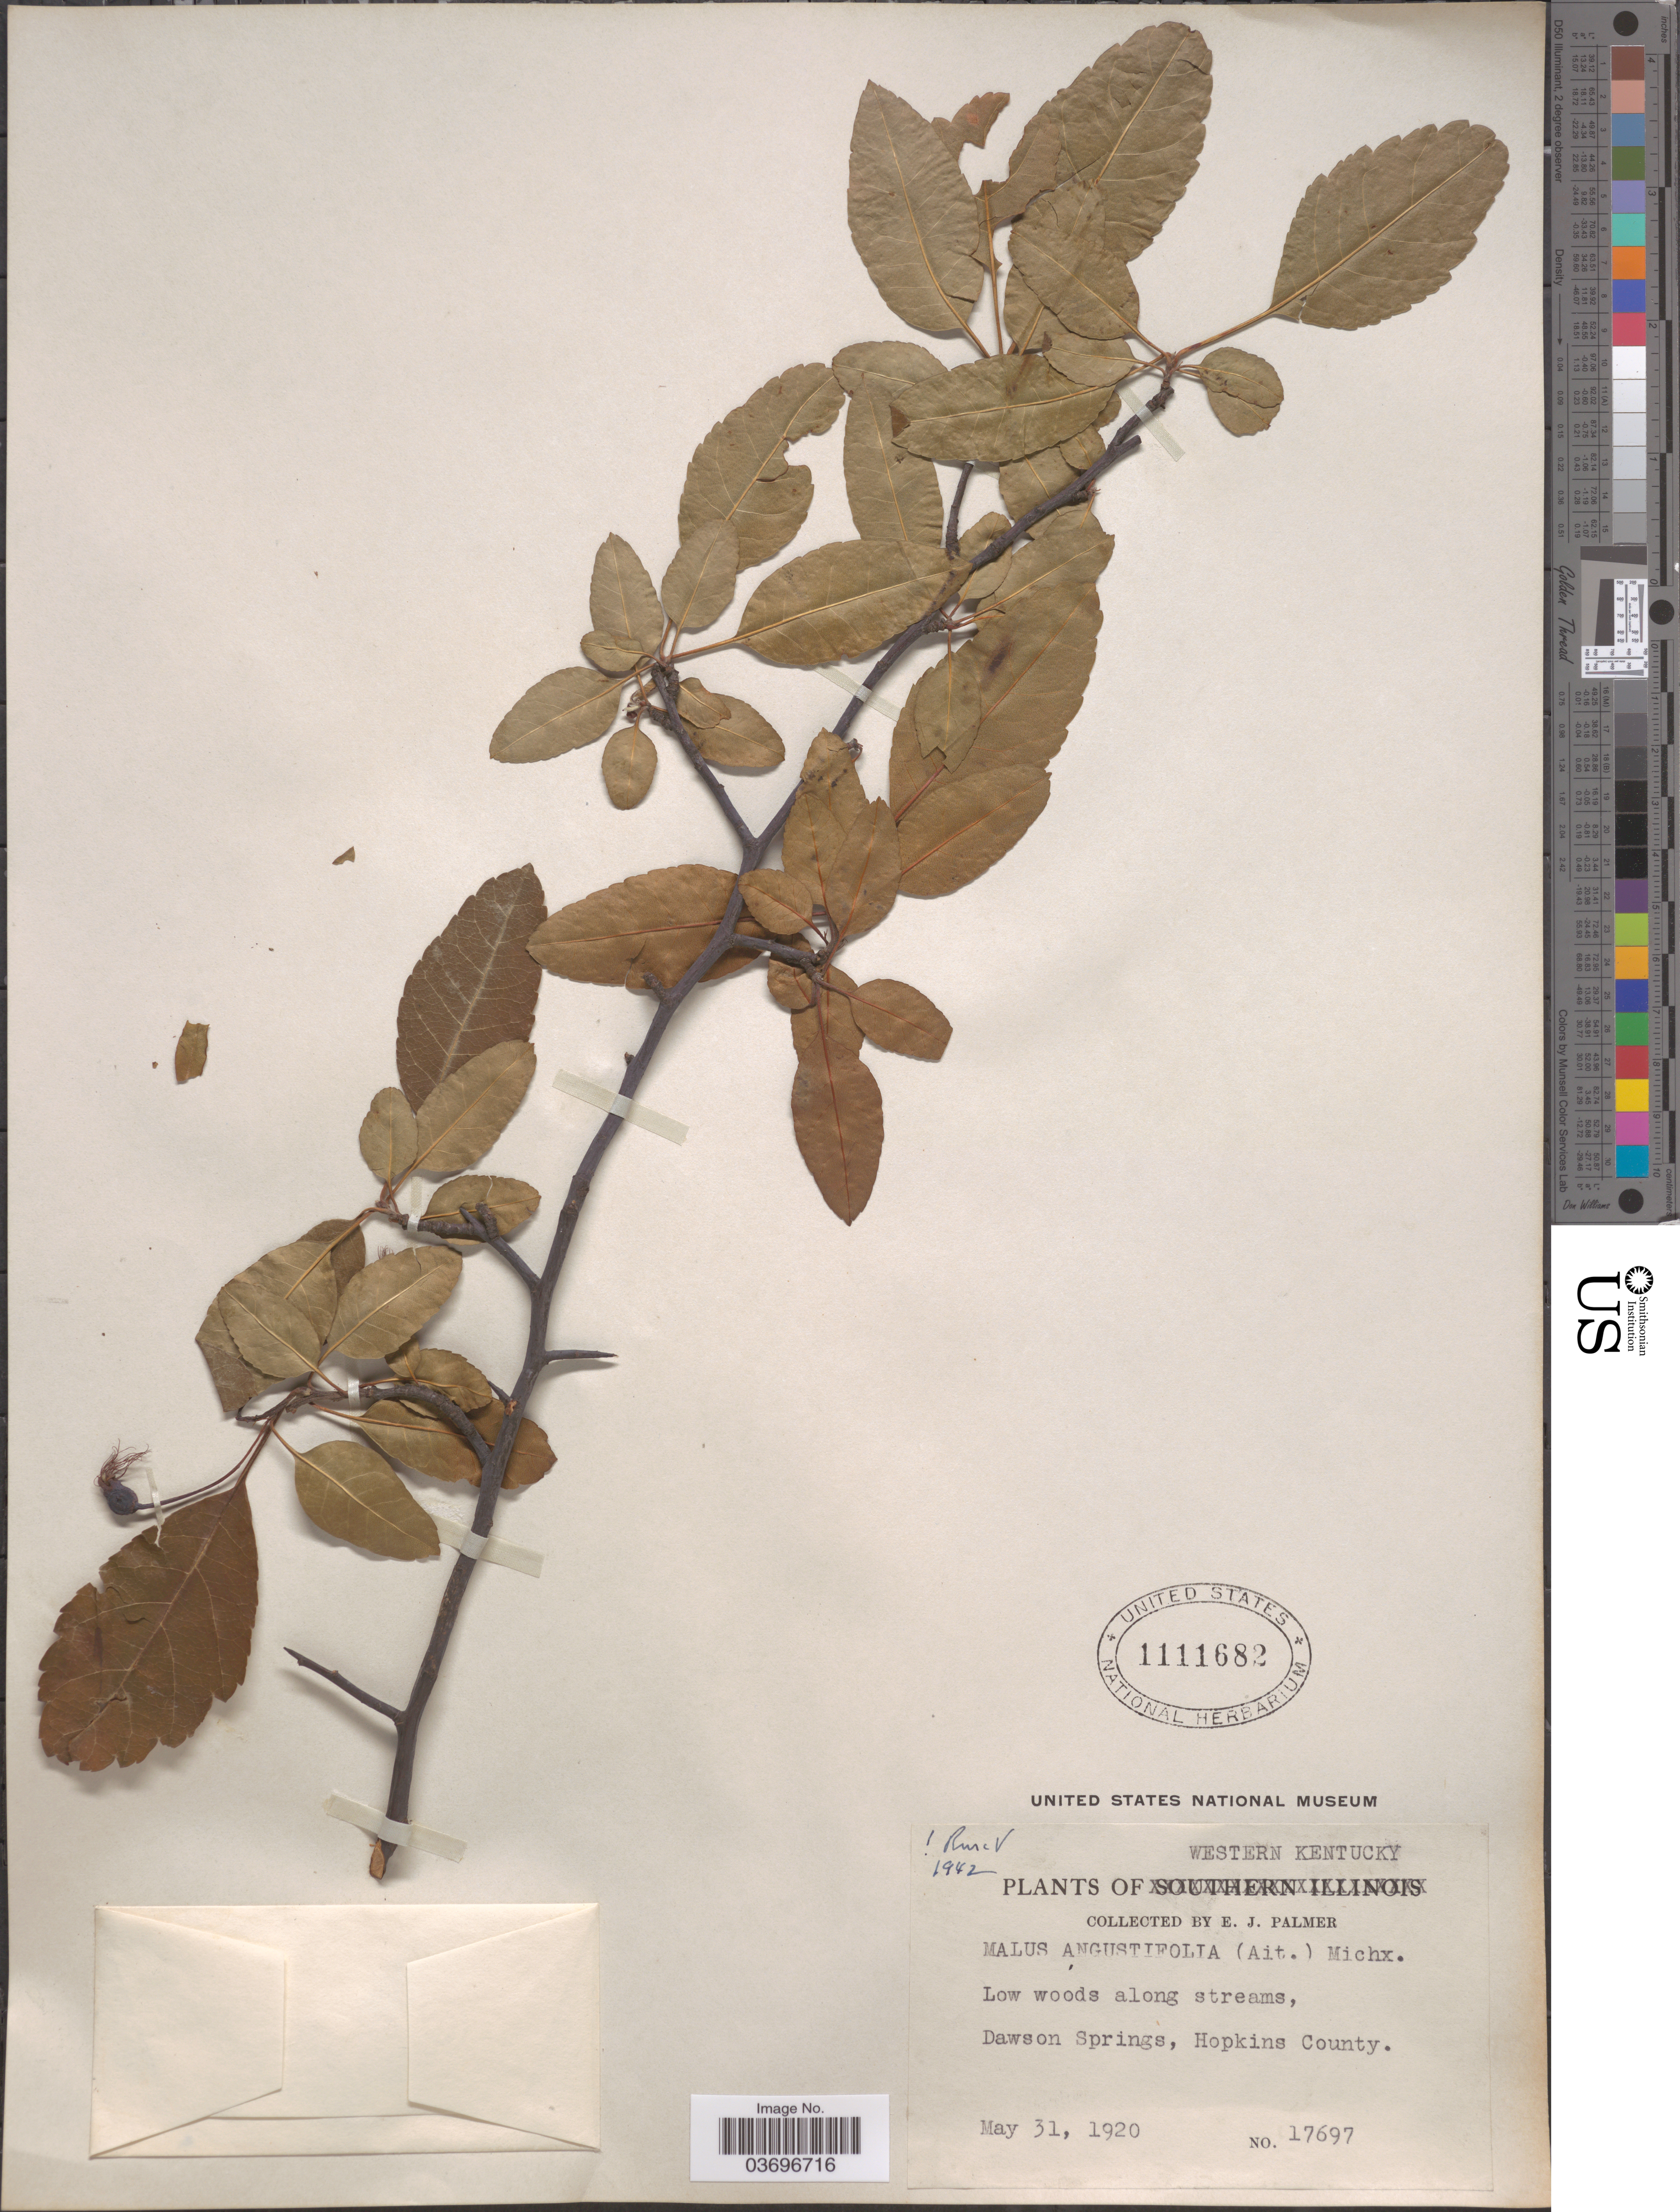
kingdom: Plantae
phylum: Tracheophyta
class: Magnoliopsida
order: Rosales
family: Rosaceae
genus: Malus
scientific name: Malus angustifolia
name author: (Aiton) Michx.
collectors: E. J. Palmer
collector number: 17697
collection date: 1920-05-31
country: United States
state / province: Kentucky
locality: Western Kentucky. Dawson Springs, Hopkins County.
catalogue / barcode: US 1111682